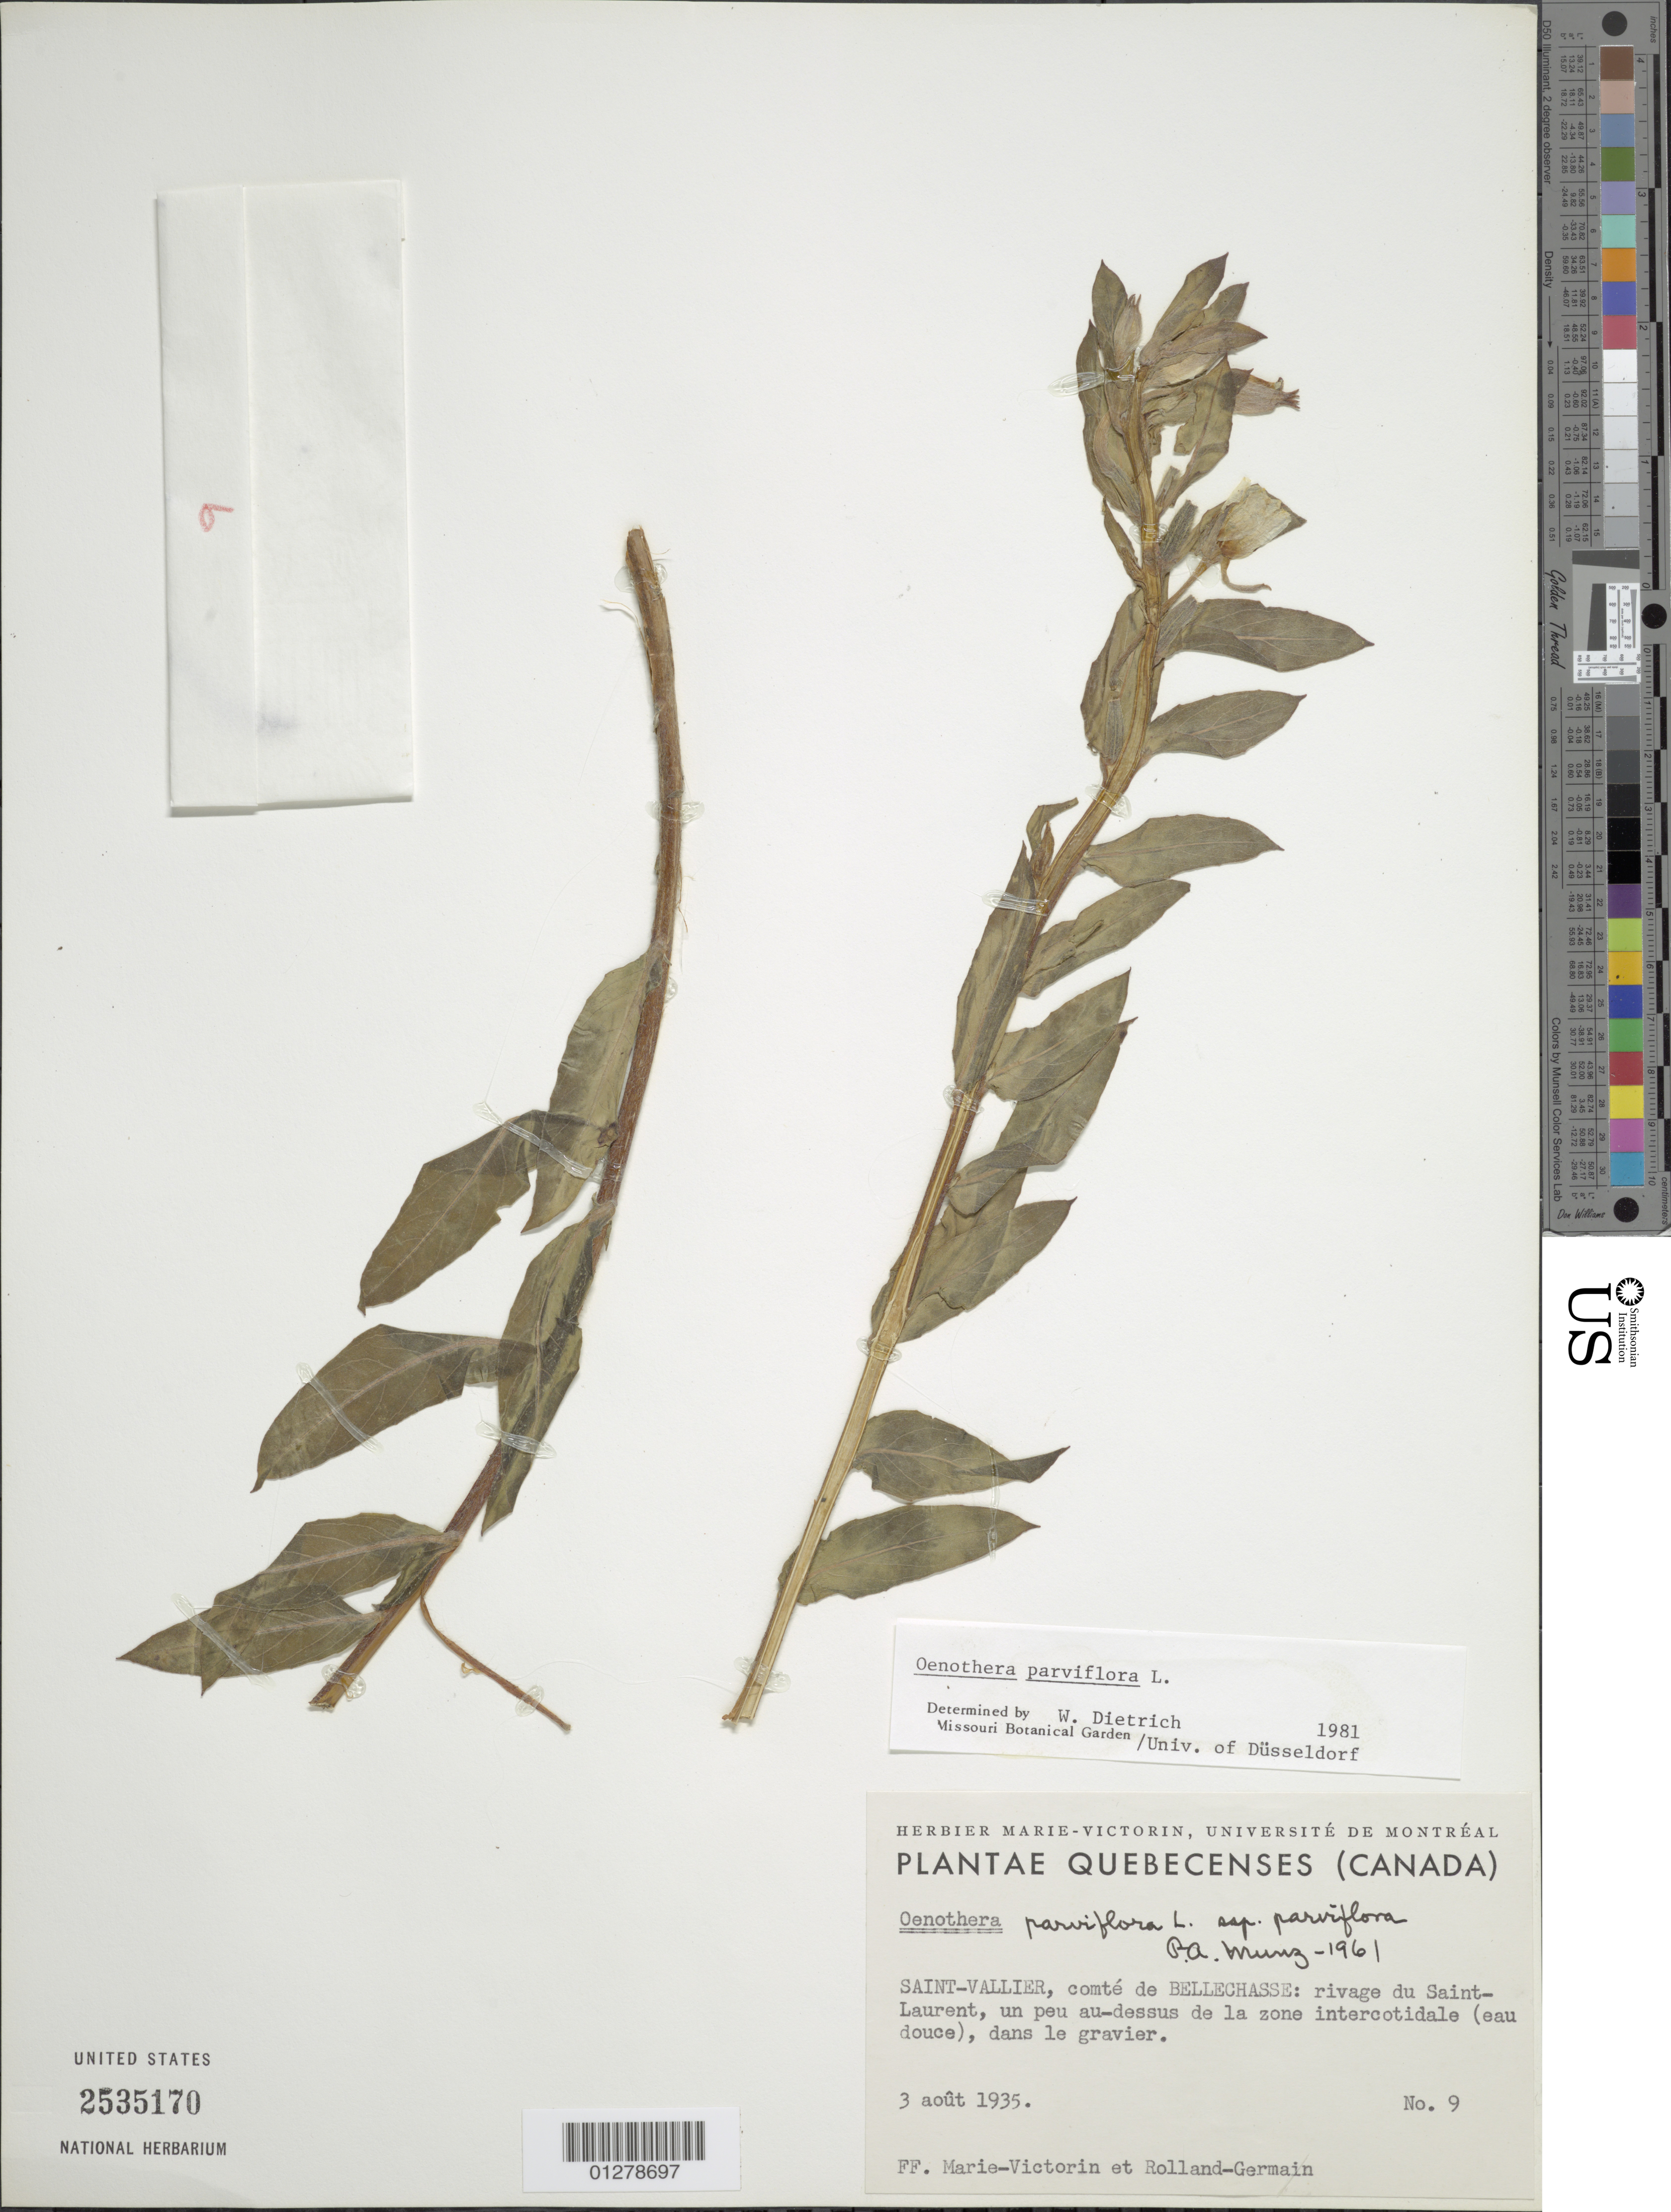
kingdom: Plantae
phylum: Tracheophyta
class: Magnoliopsida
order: Myrtales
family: Onagraceae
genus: Oenothera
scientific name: Oenothera parviflora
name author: L.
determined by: Dietrich, W.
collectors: Fr. Marie-Victorin & Rolland-Germain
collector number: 9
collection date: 1935-08-03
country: Canada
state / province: Quebec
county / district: Bellechasse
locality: St. Vallier, comte de Bellechasse, rivage du St. Laurent.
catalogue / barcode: US 2535170